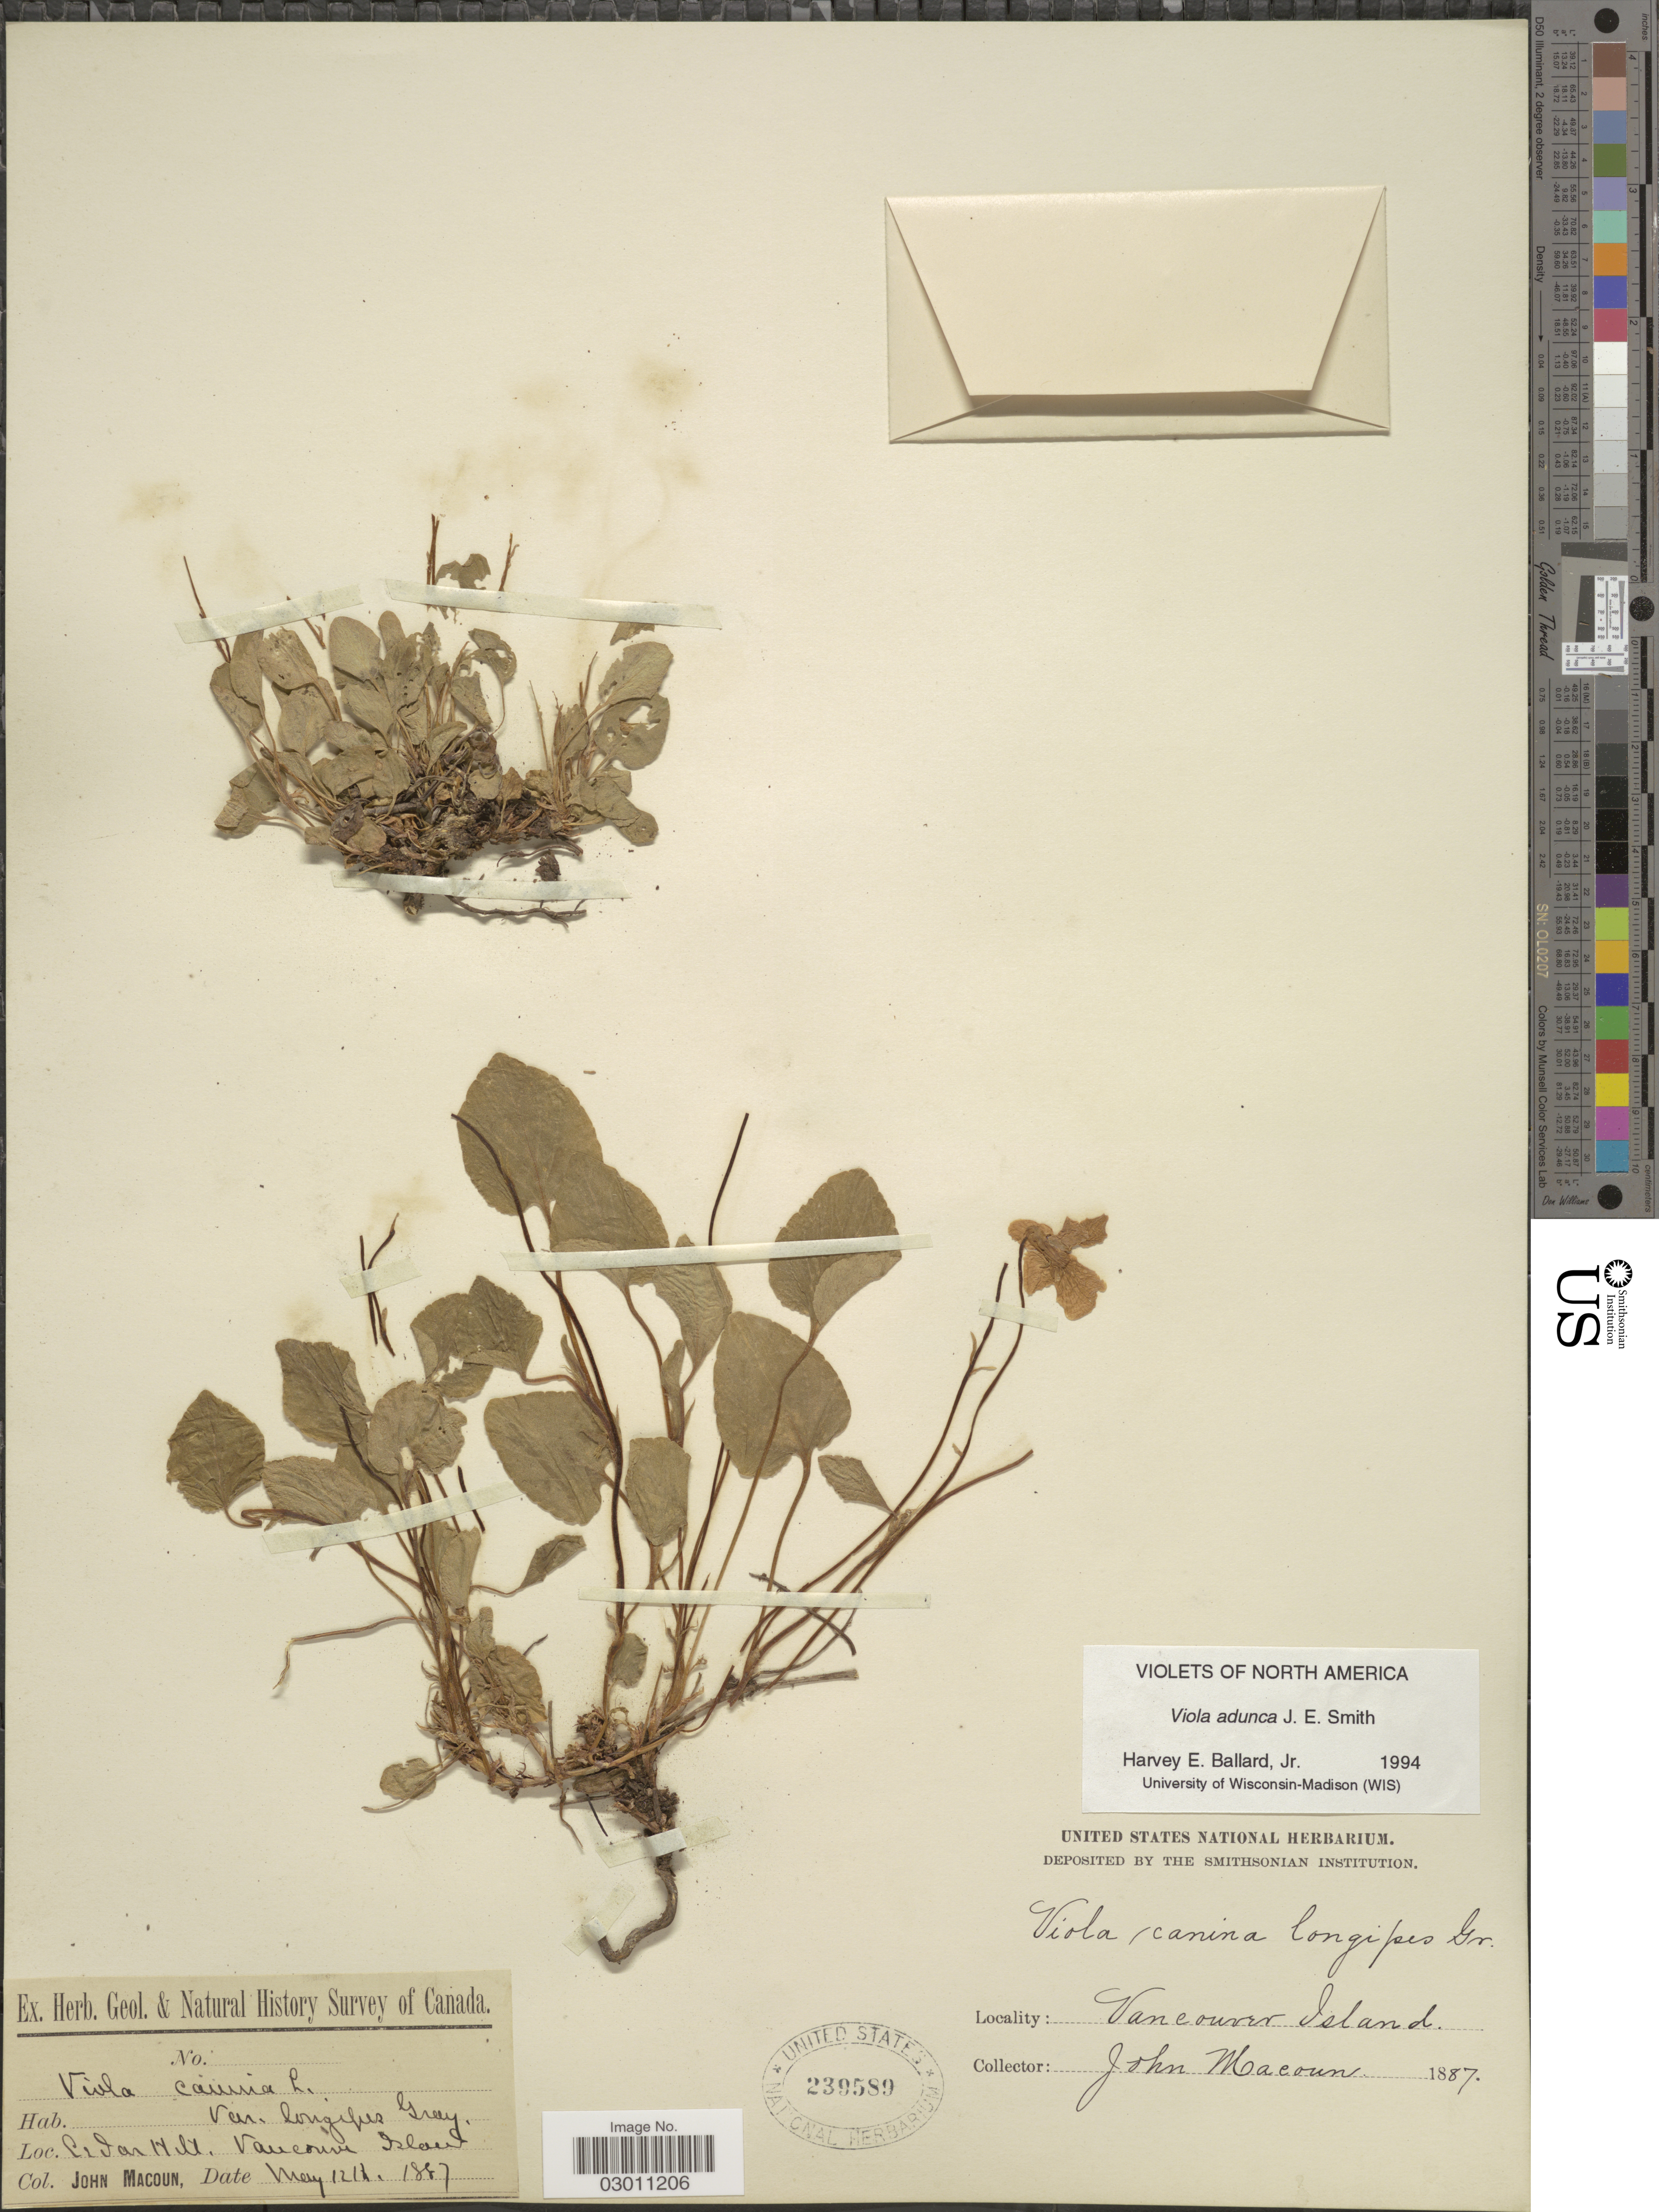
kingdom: Plantae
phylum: Tracheophyta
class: Magnoliopsida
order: Malpighiales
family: Violaceae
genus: Viola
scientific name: Viola adunca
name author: Sm.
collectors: J. Macoun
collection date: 1887-05-12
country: Canada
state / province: British Columbia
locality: Cedar Hill. Vancouver Island.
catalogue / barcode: US 239589